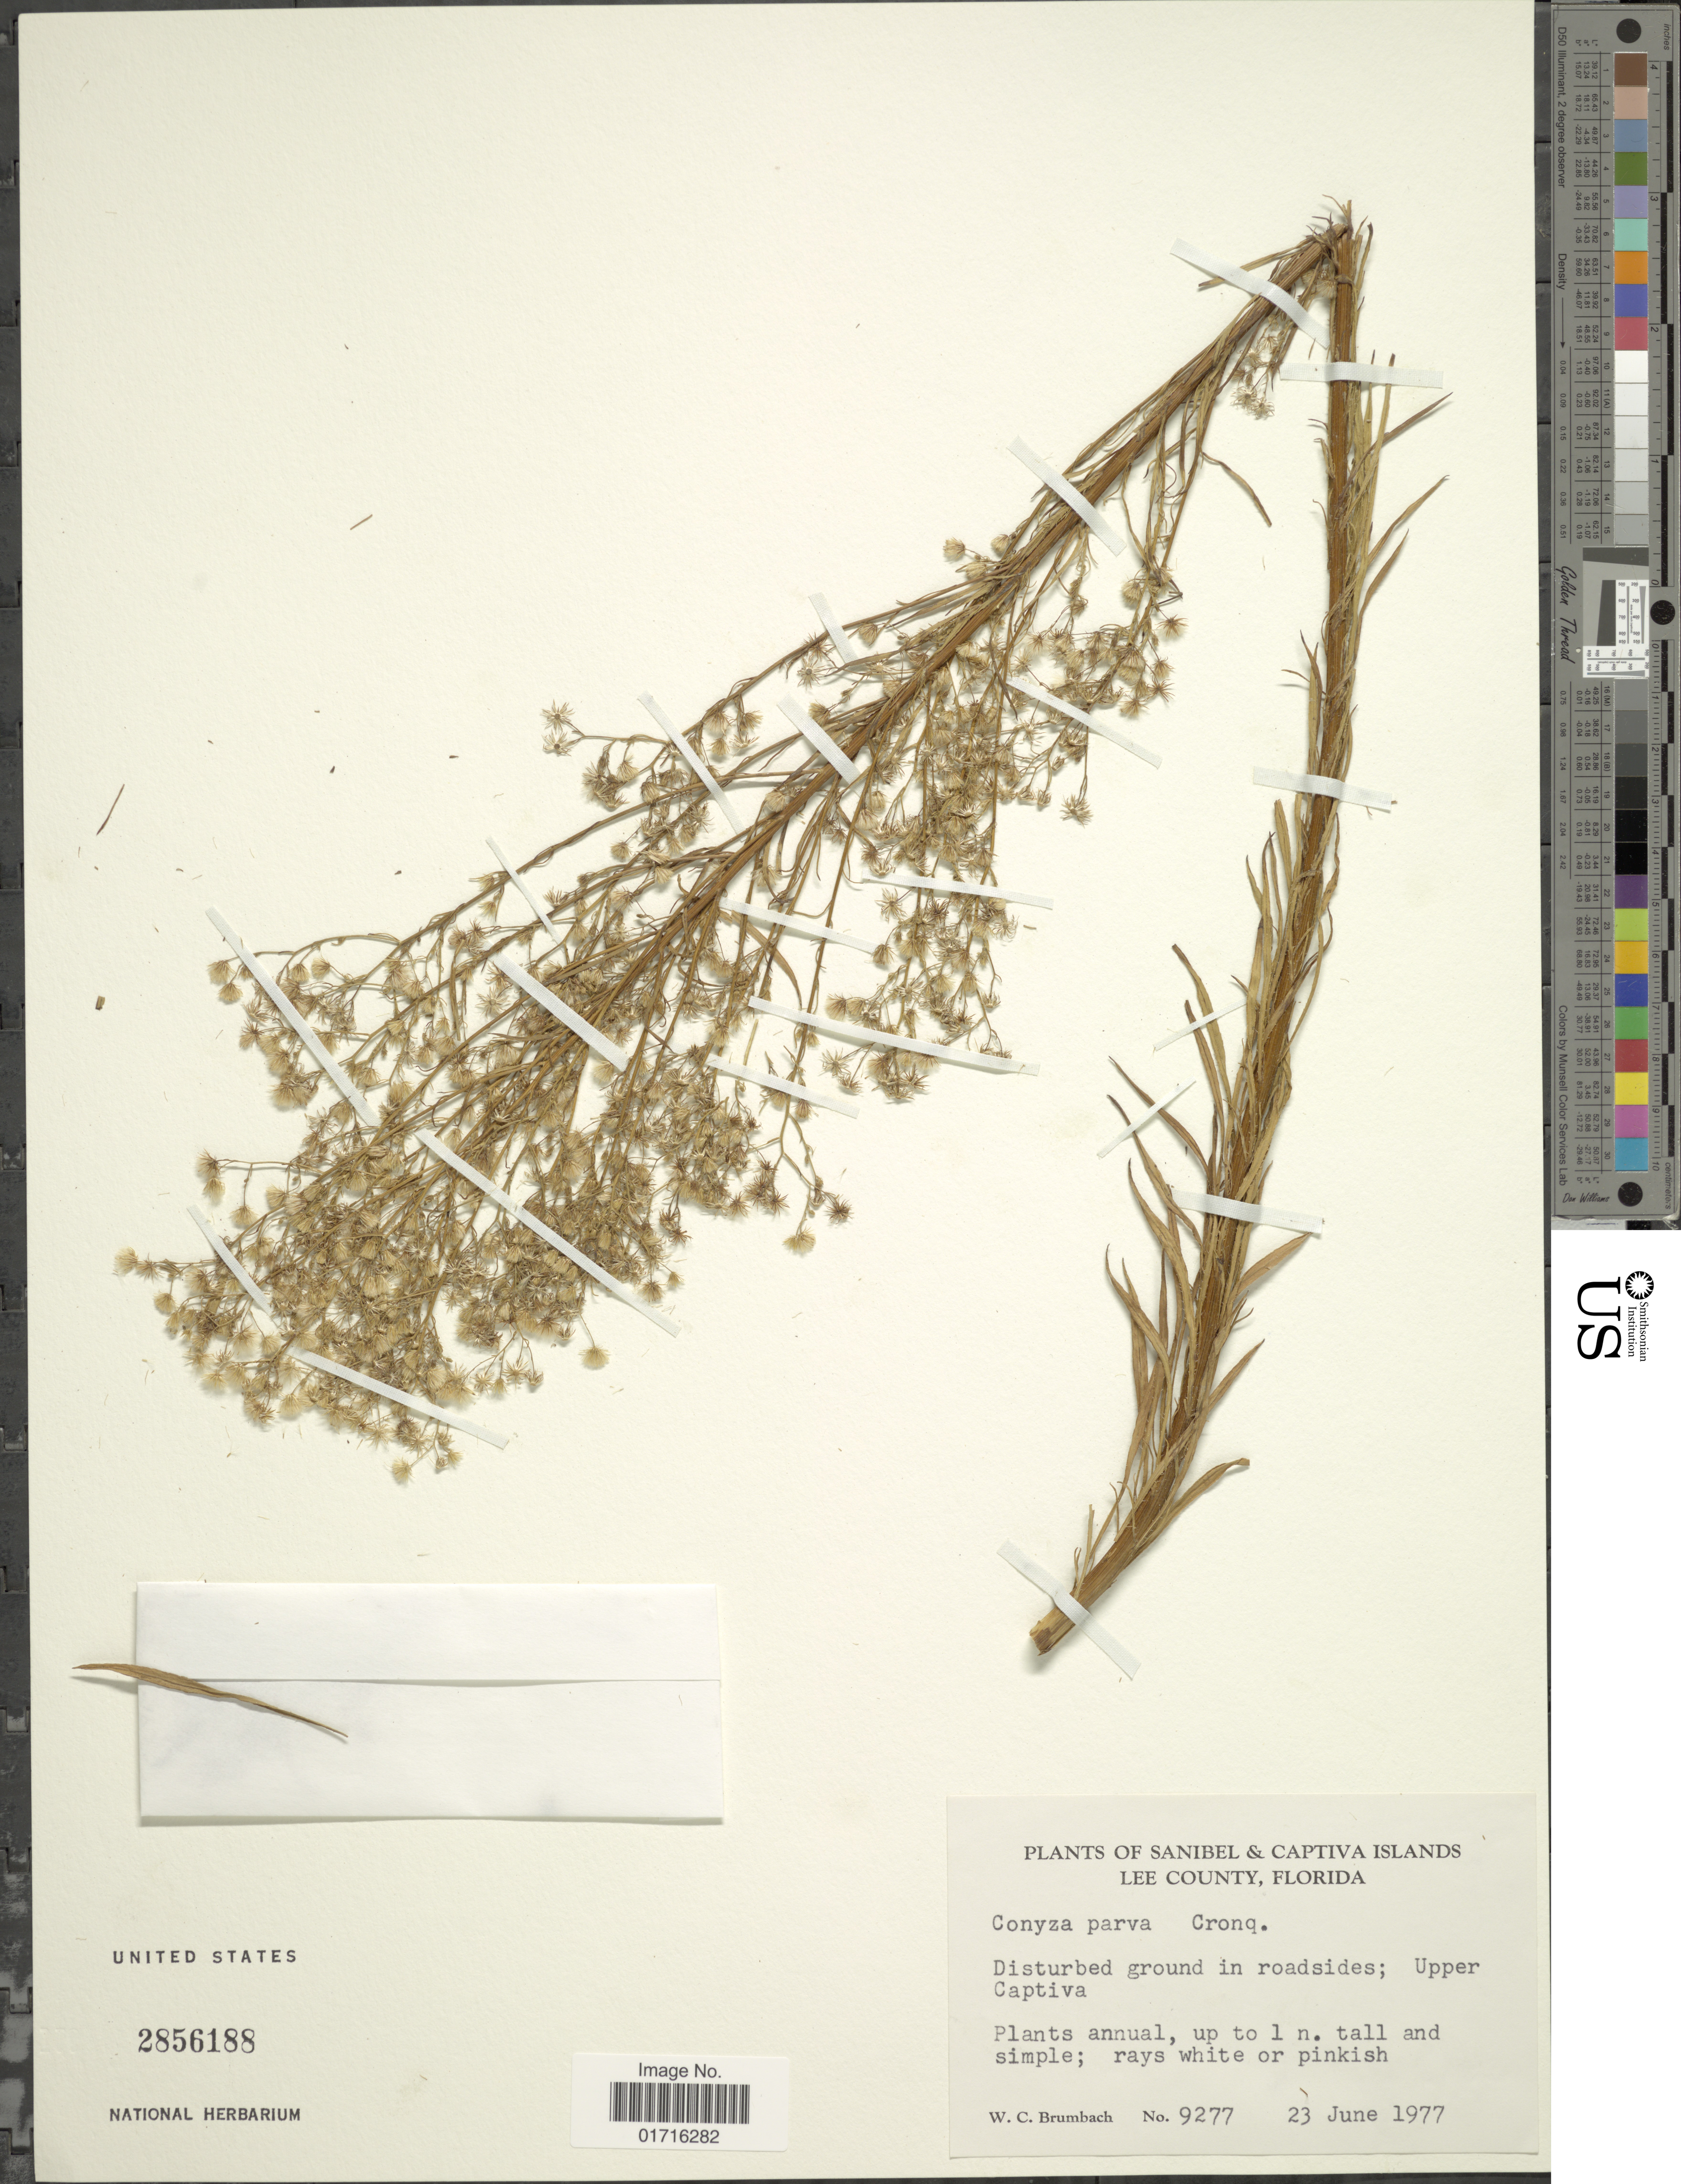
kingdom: Plantae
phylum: Tracheophyta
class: Magnoliopsida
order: Asterales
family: Asteraceae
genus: Conyza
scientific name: Conyza parva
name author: Cronq.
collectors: W. C. Brumbach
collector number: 9277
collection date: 1977-06-23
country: United States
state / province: Florida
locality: Sanibel & Captiva Islands, Lee County, Upper Captiva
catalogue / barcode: US 2856188